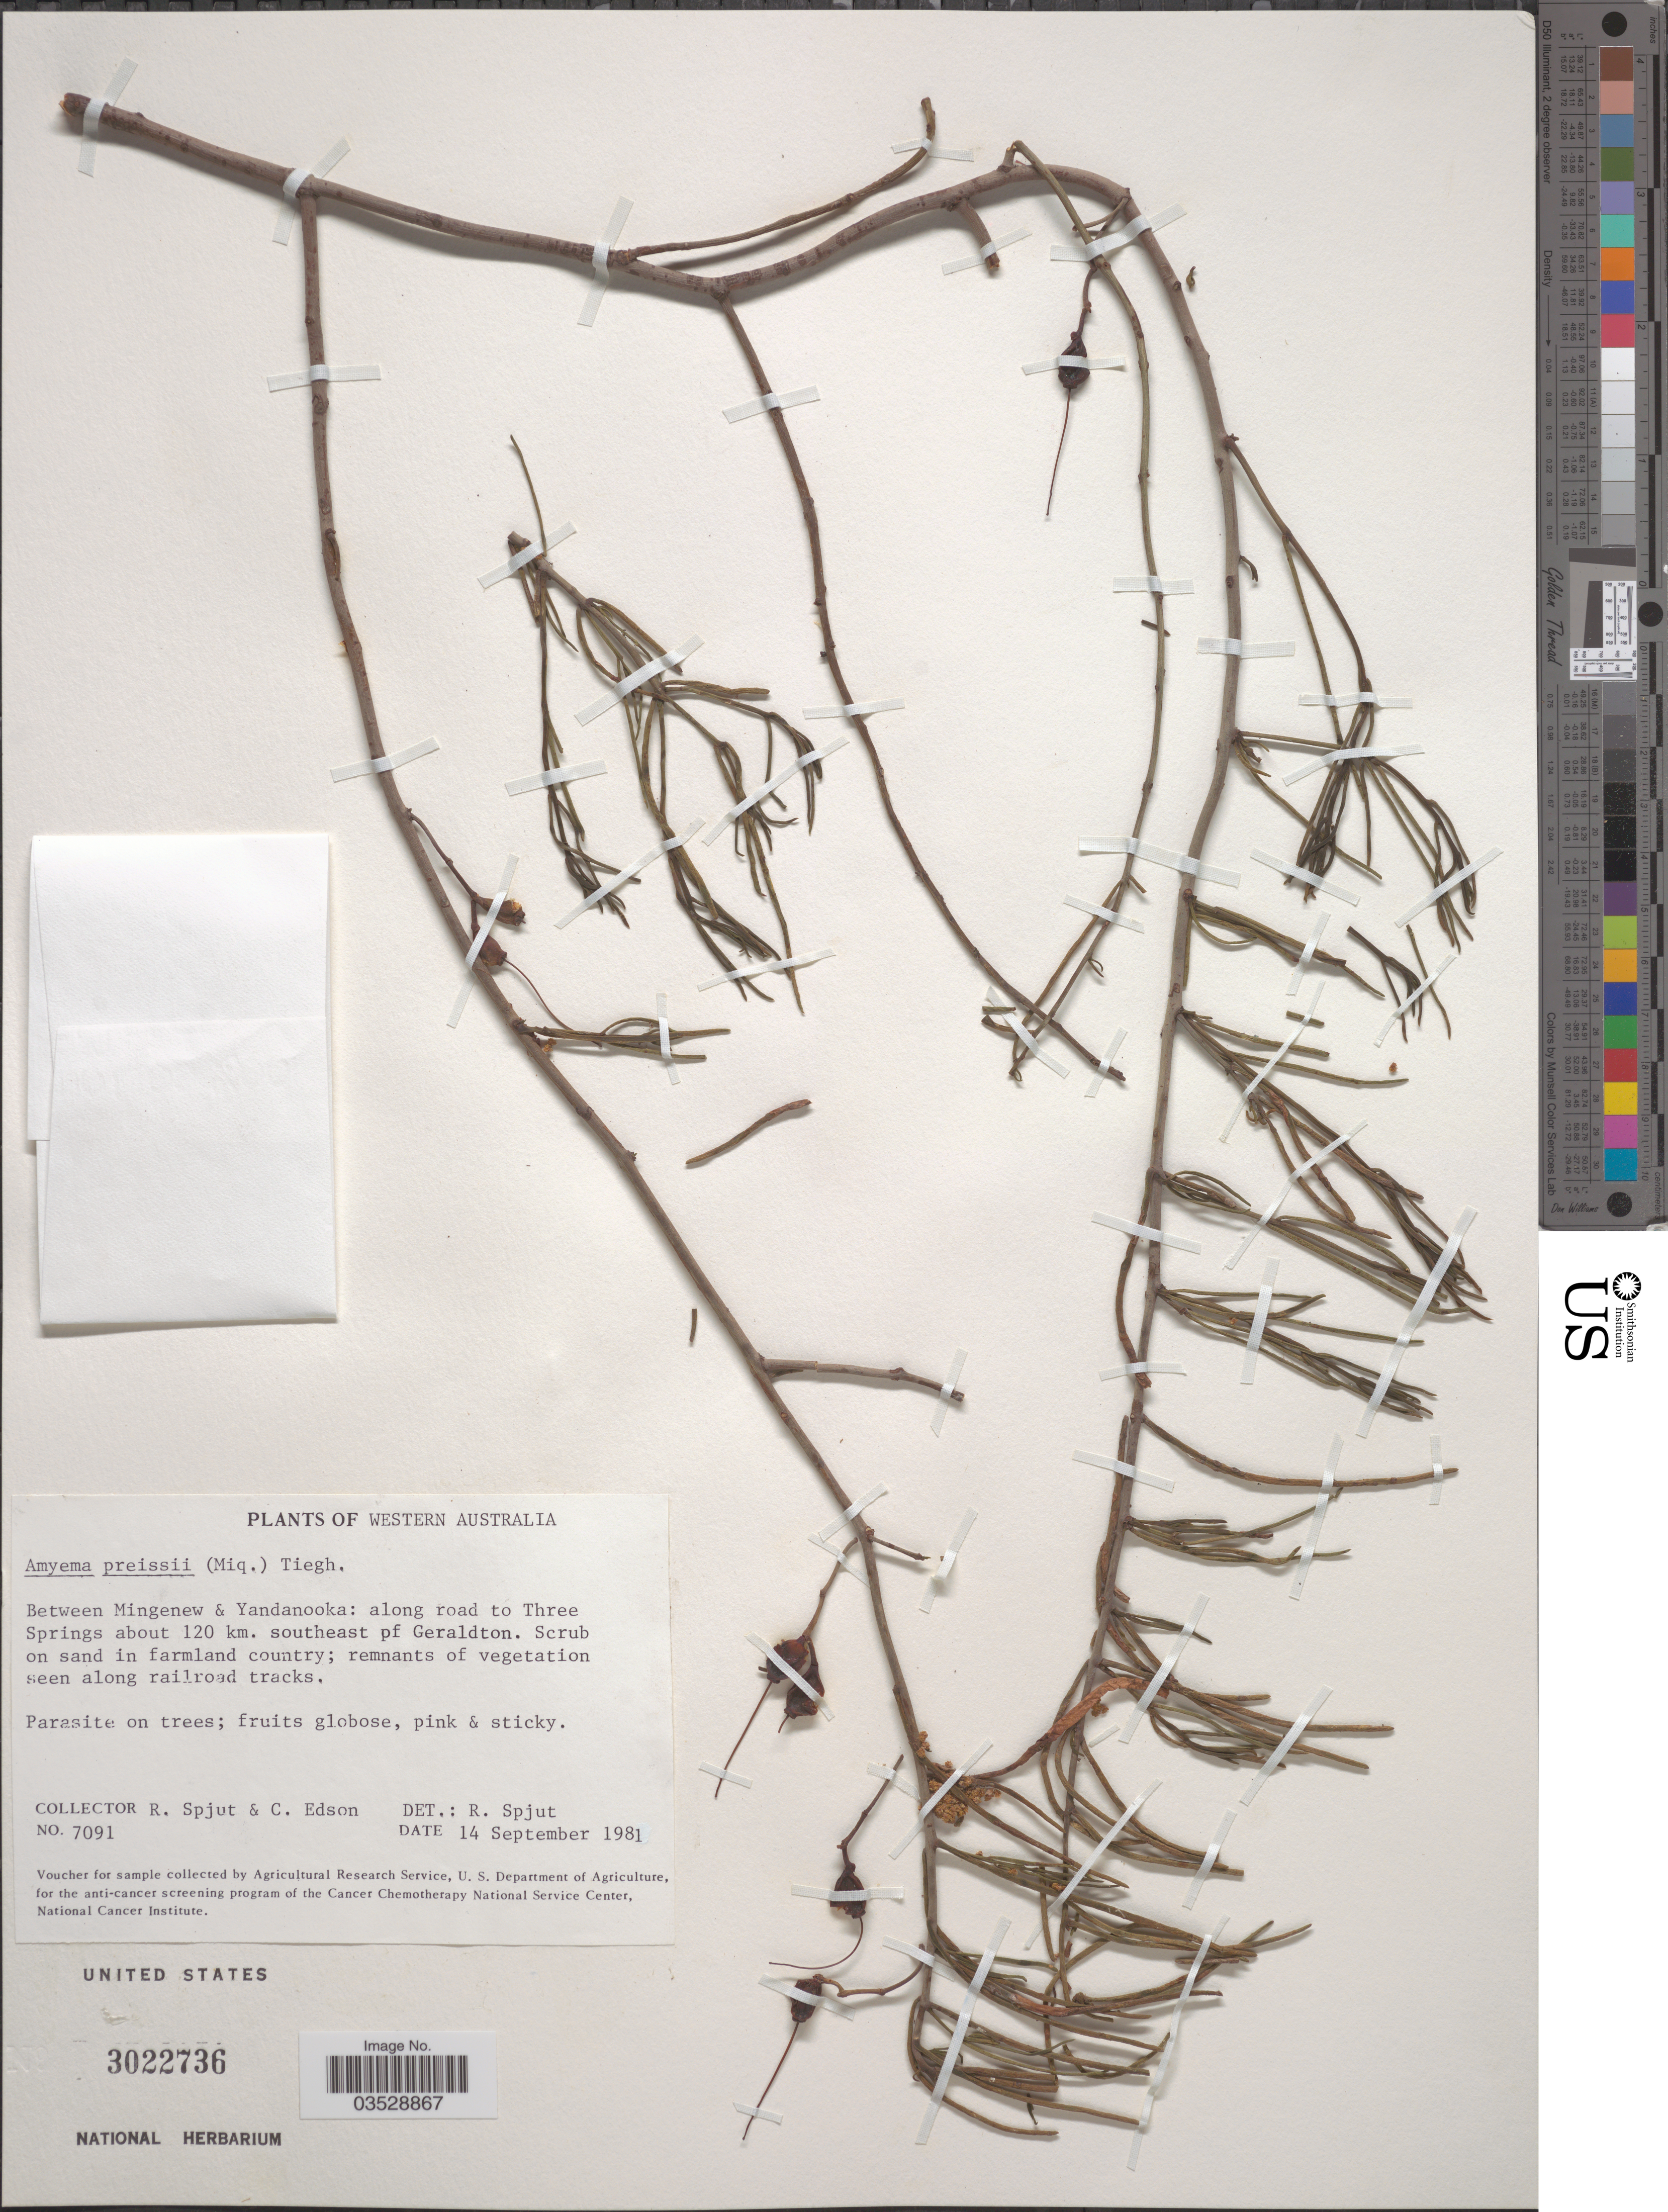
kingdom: Plantae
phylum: Tracheophyta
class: Magnoliopsida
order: Santalales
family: Loranthaceae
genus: Amyema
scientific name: Amyema preissii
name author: Tiegh.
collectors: R. Spjut & C. Edson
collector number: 7091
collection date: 1981-09-14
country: Australia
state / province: Western Australia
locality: Between Mingenew & Yandanooka: along road to Three Springs about 120 km. southeast of Geraldton.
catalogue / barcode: US 3022736